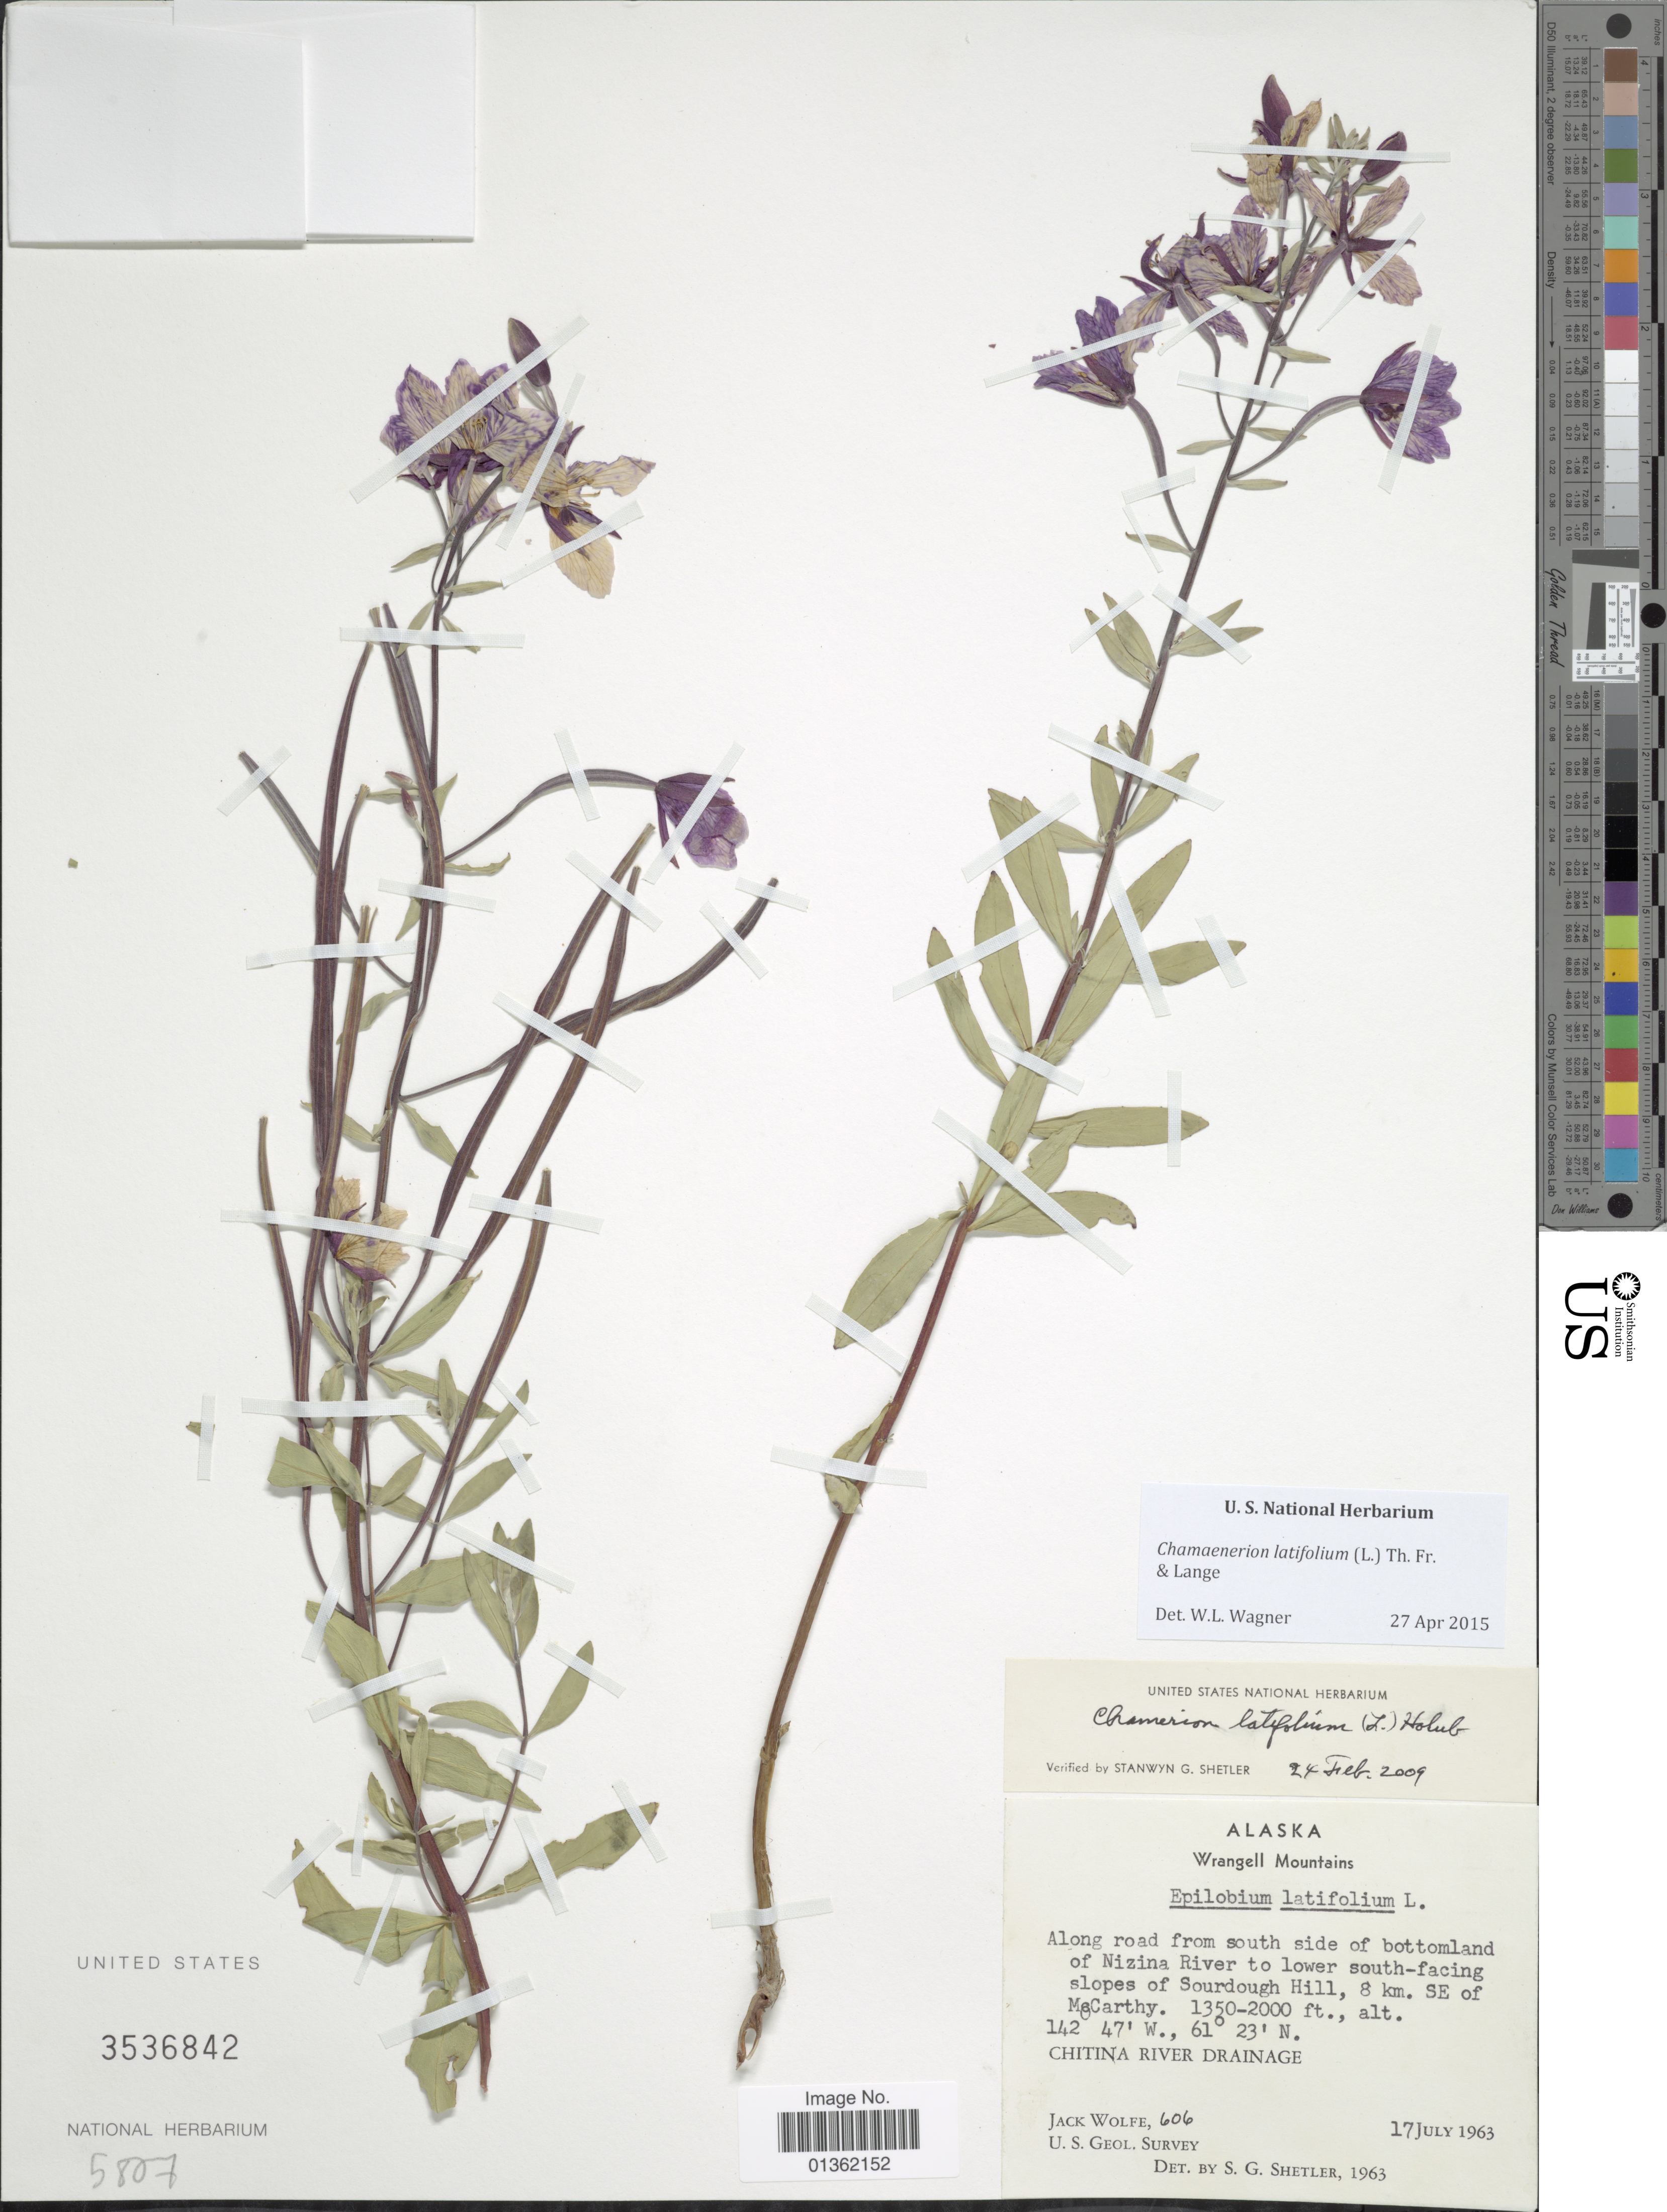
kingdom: Plantae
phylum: Tracheophyta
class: Magnoliopsida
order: Myrtales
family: Onagraceae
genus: Chamaenerion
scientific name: Chamaenerion latifolium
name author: (L.) Th. Fr. & Lange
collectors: J. Wolfe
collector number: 606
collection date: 1963-07-17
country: United States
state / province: Alaska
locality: Wrangell Mountains. Along road from south side of bottomland of Nizina River to lower south-facing slopes of Sourdough Hill, 8 km. SE of McCarthy. Chitina River Drainage.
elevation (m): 411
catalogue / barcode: US 3536842